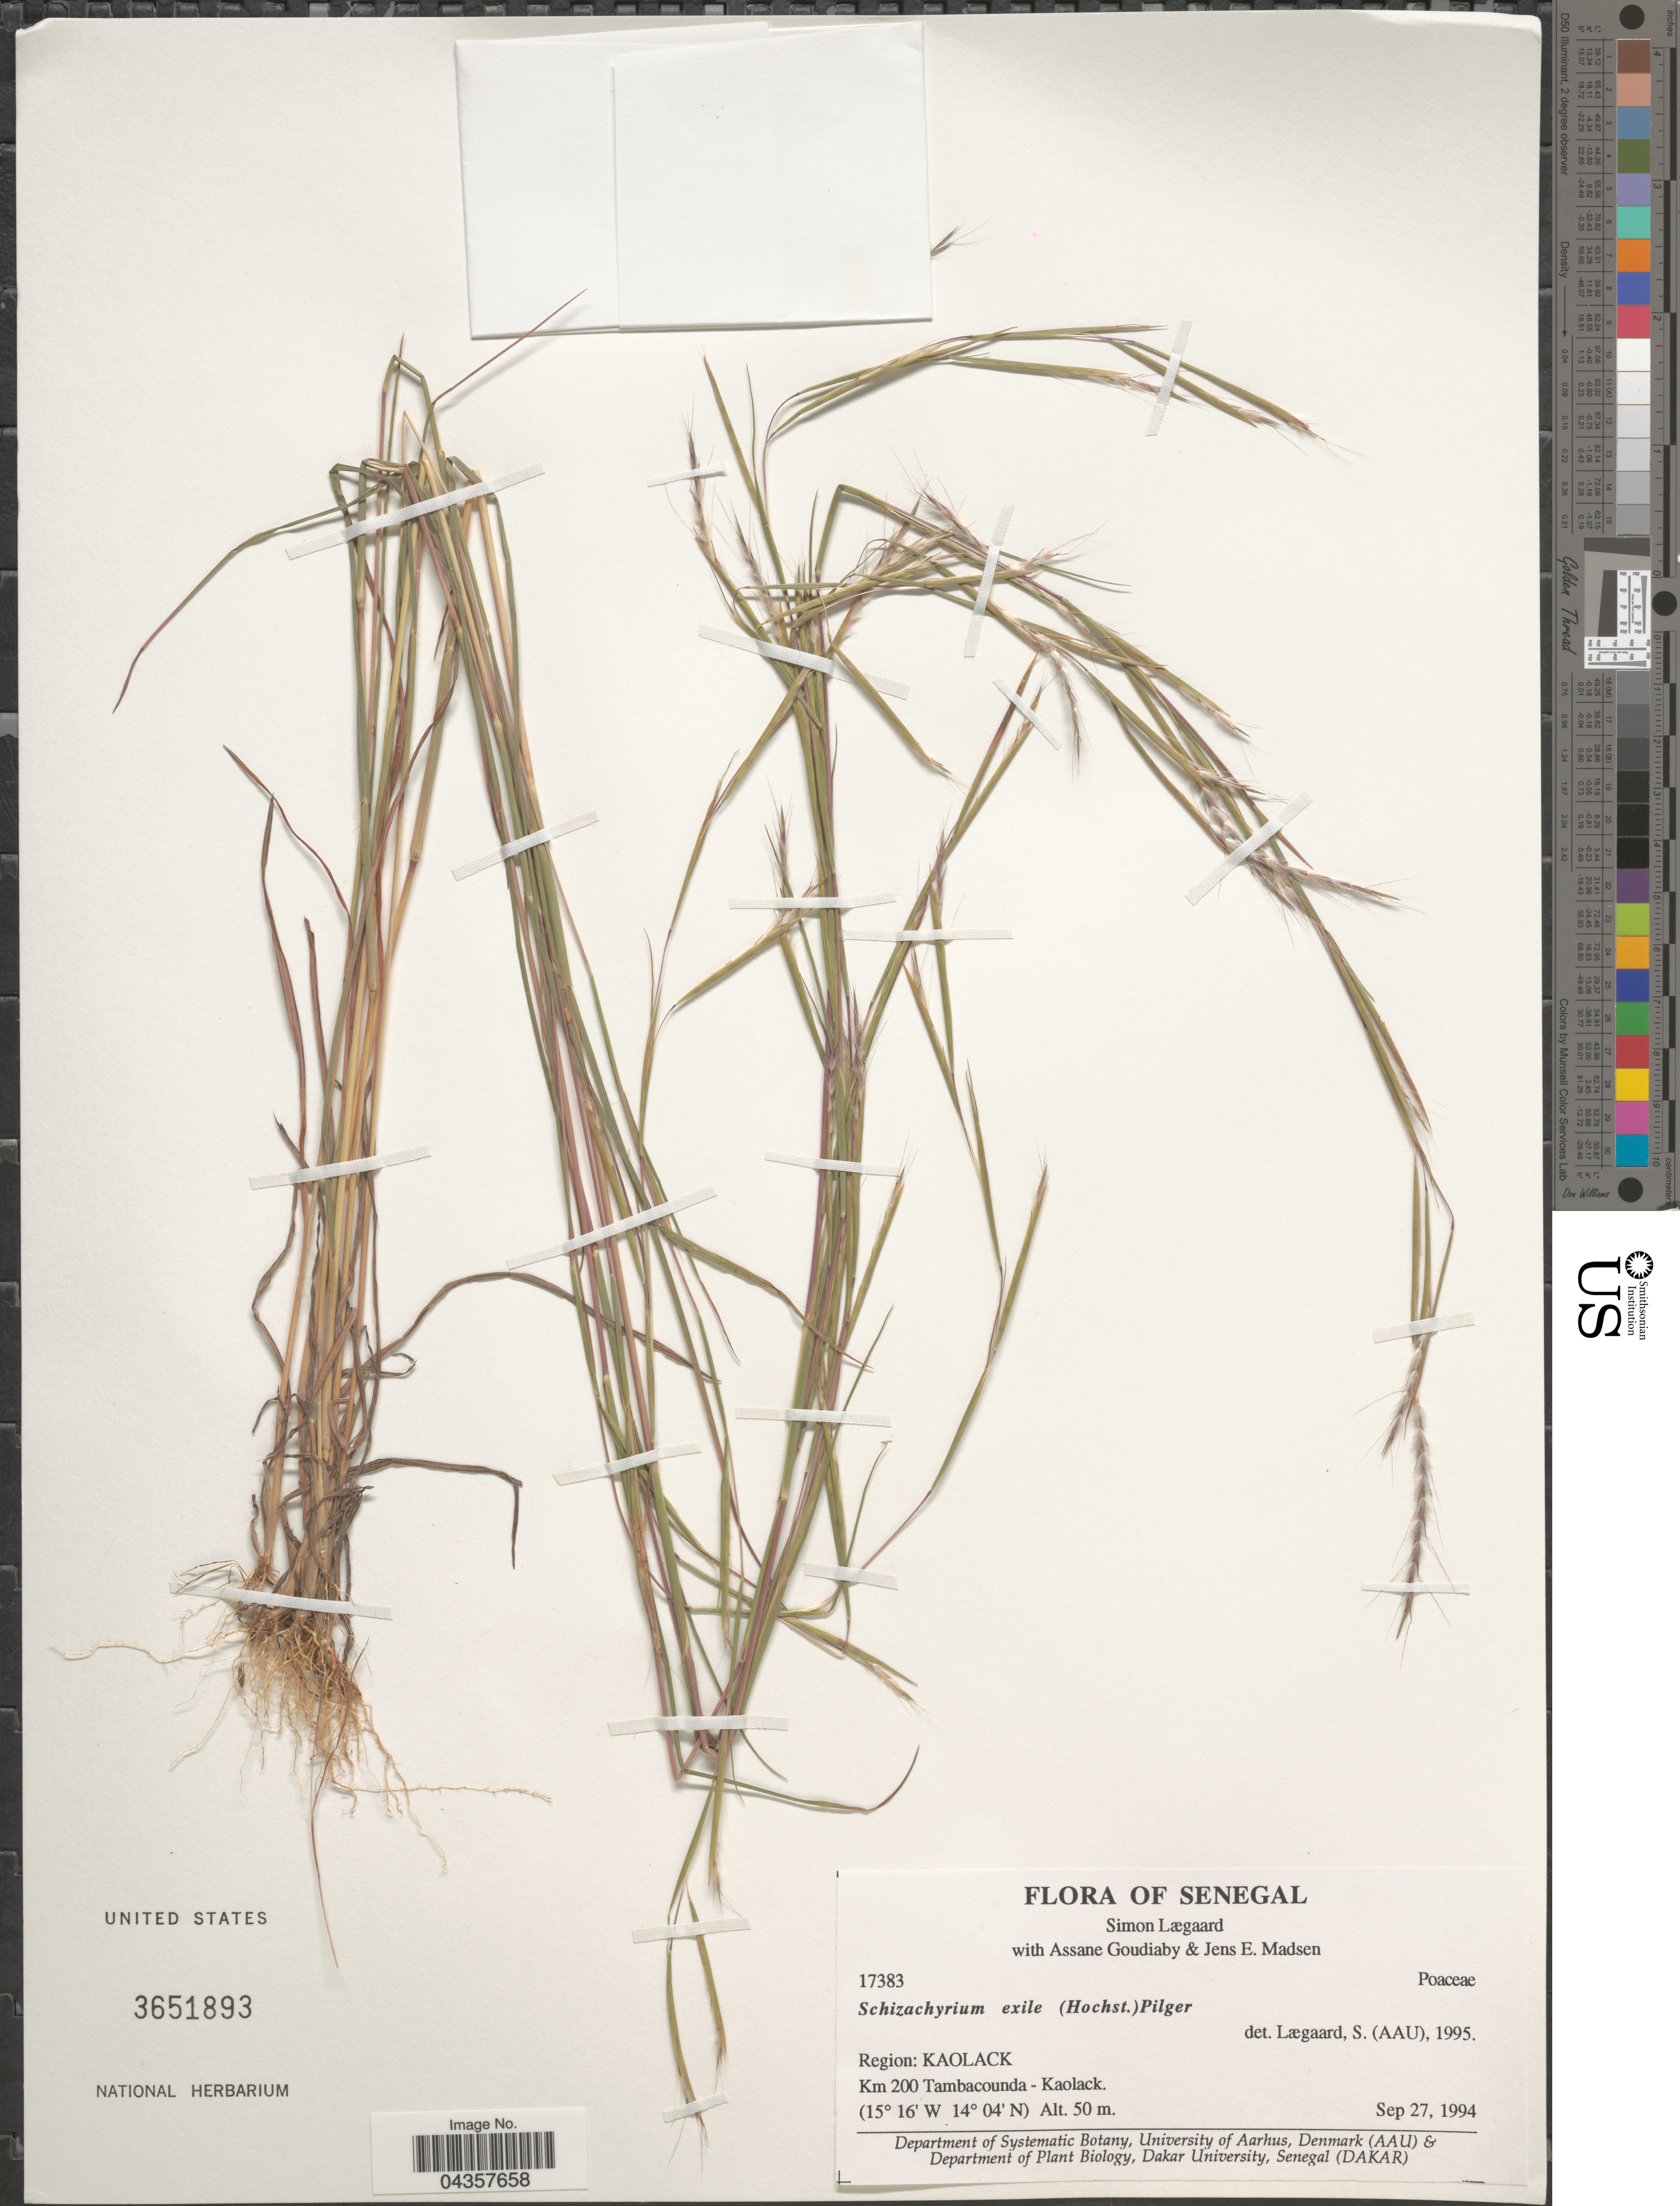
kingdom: Plantae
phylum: Tracheophyta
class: Liliopsida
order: Poales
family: Poaceae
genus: Schizachyrium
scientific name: Schizachyrium exile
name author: (Hochst.) Pilg.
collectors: S. Lægaard, A. Goudiaby & J. E. Madsen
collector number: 17383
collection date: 1994-09-27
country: Senegal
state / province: Kaolack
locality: Region: Kaolack. Km 3.. Tambacounda - Kaolack.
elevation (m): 50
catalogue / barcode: US 3651893